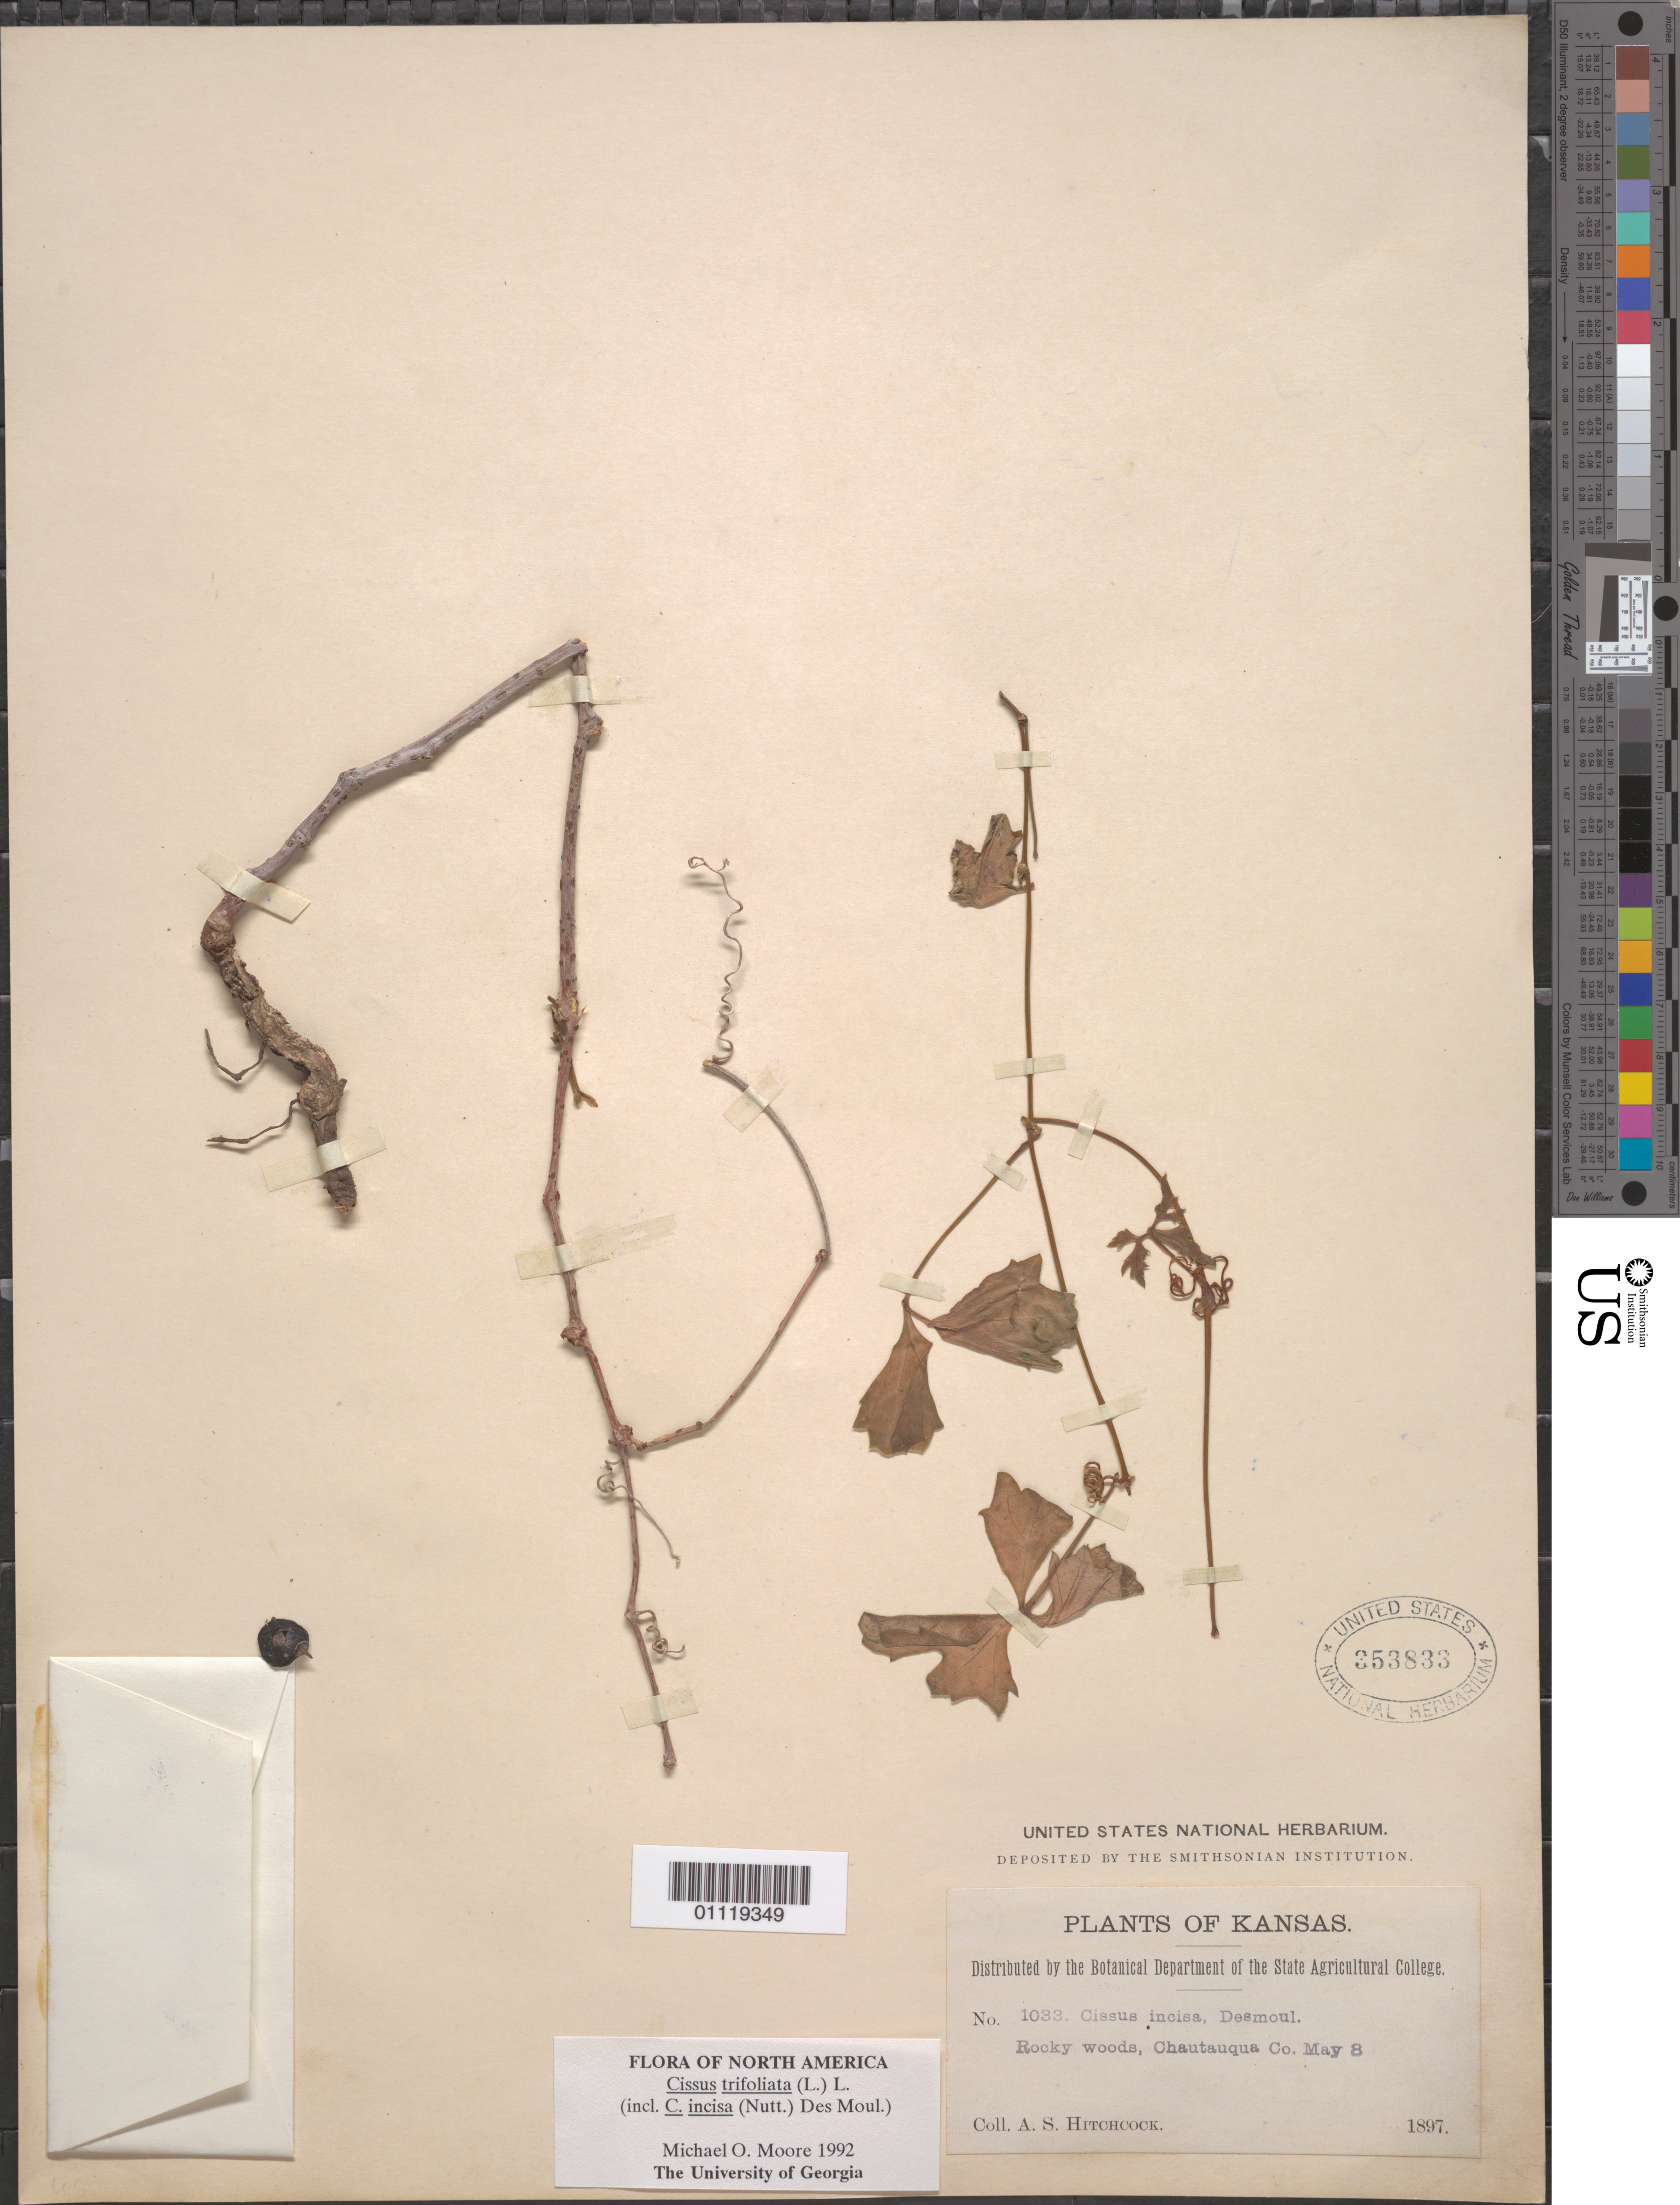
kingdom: Plantae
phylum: Tracheophyta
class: Magnoliopsida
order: Vitales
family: Vitaceae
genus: Cissus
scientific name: Cissus trifoliata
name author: (L.) L.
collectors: A. S. Hitchcock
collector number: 1033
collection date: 1897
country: United States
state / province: Kansas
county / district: Chautauqua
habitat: Rocky woods.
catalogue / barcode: US 353833